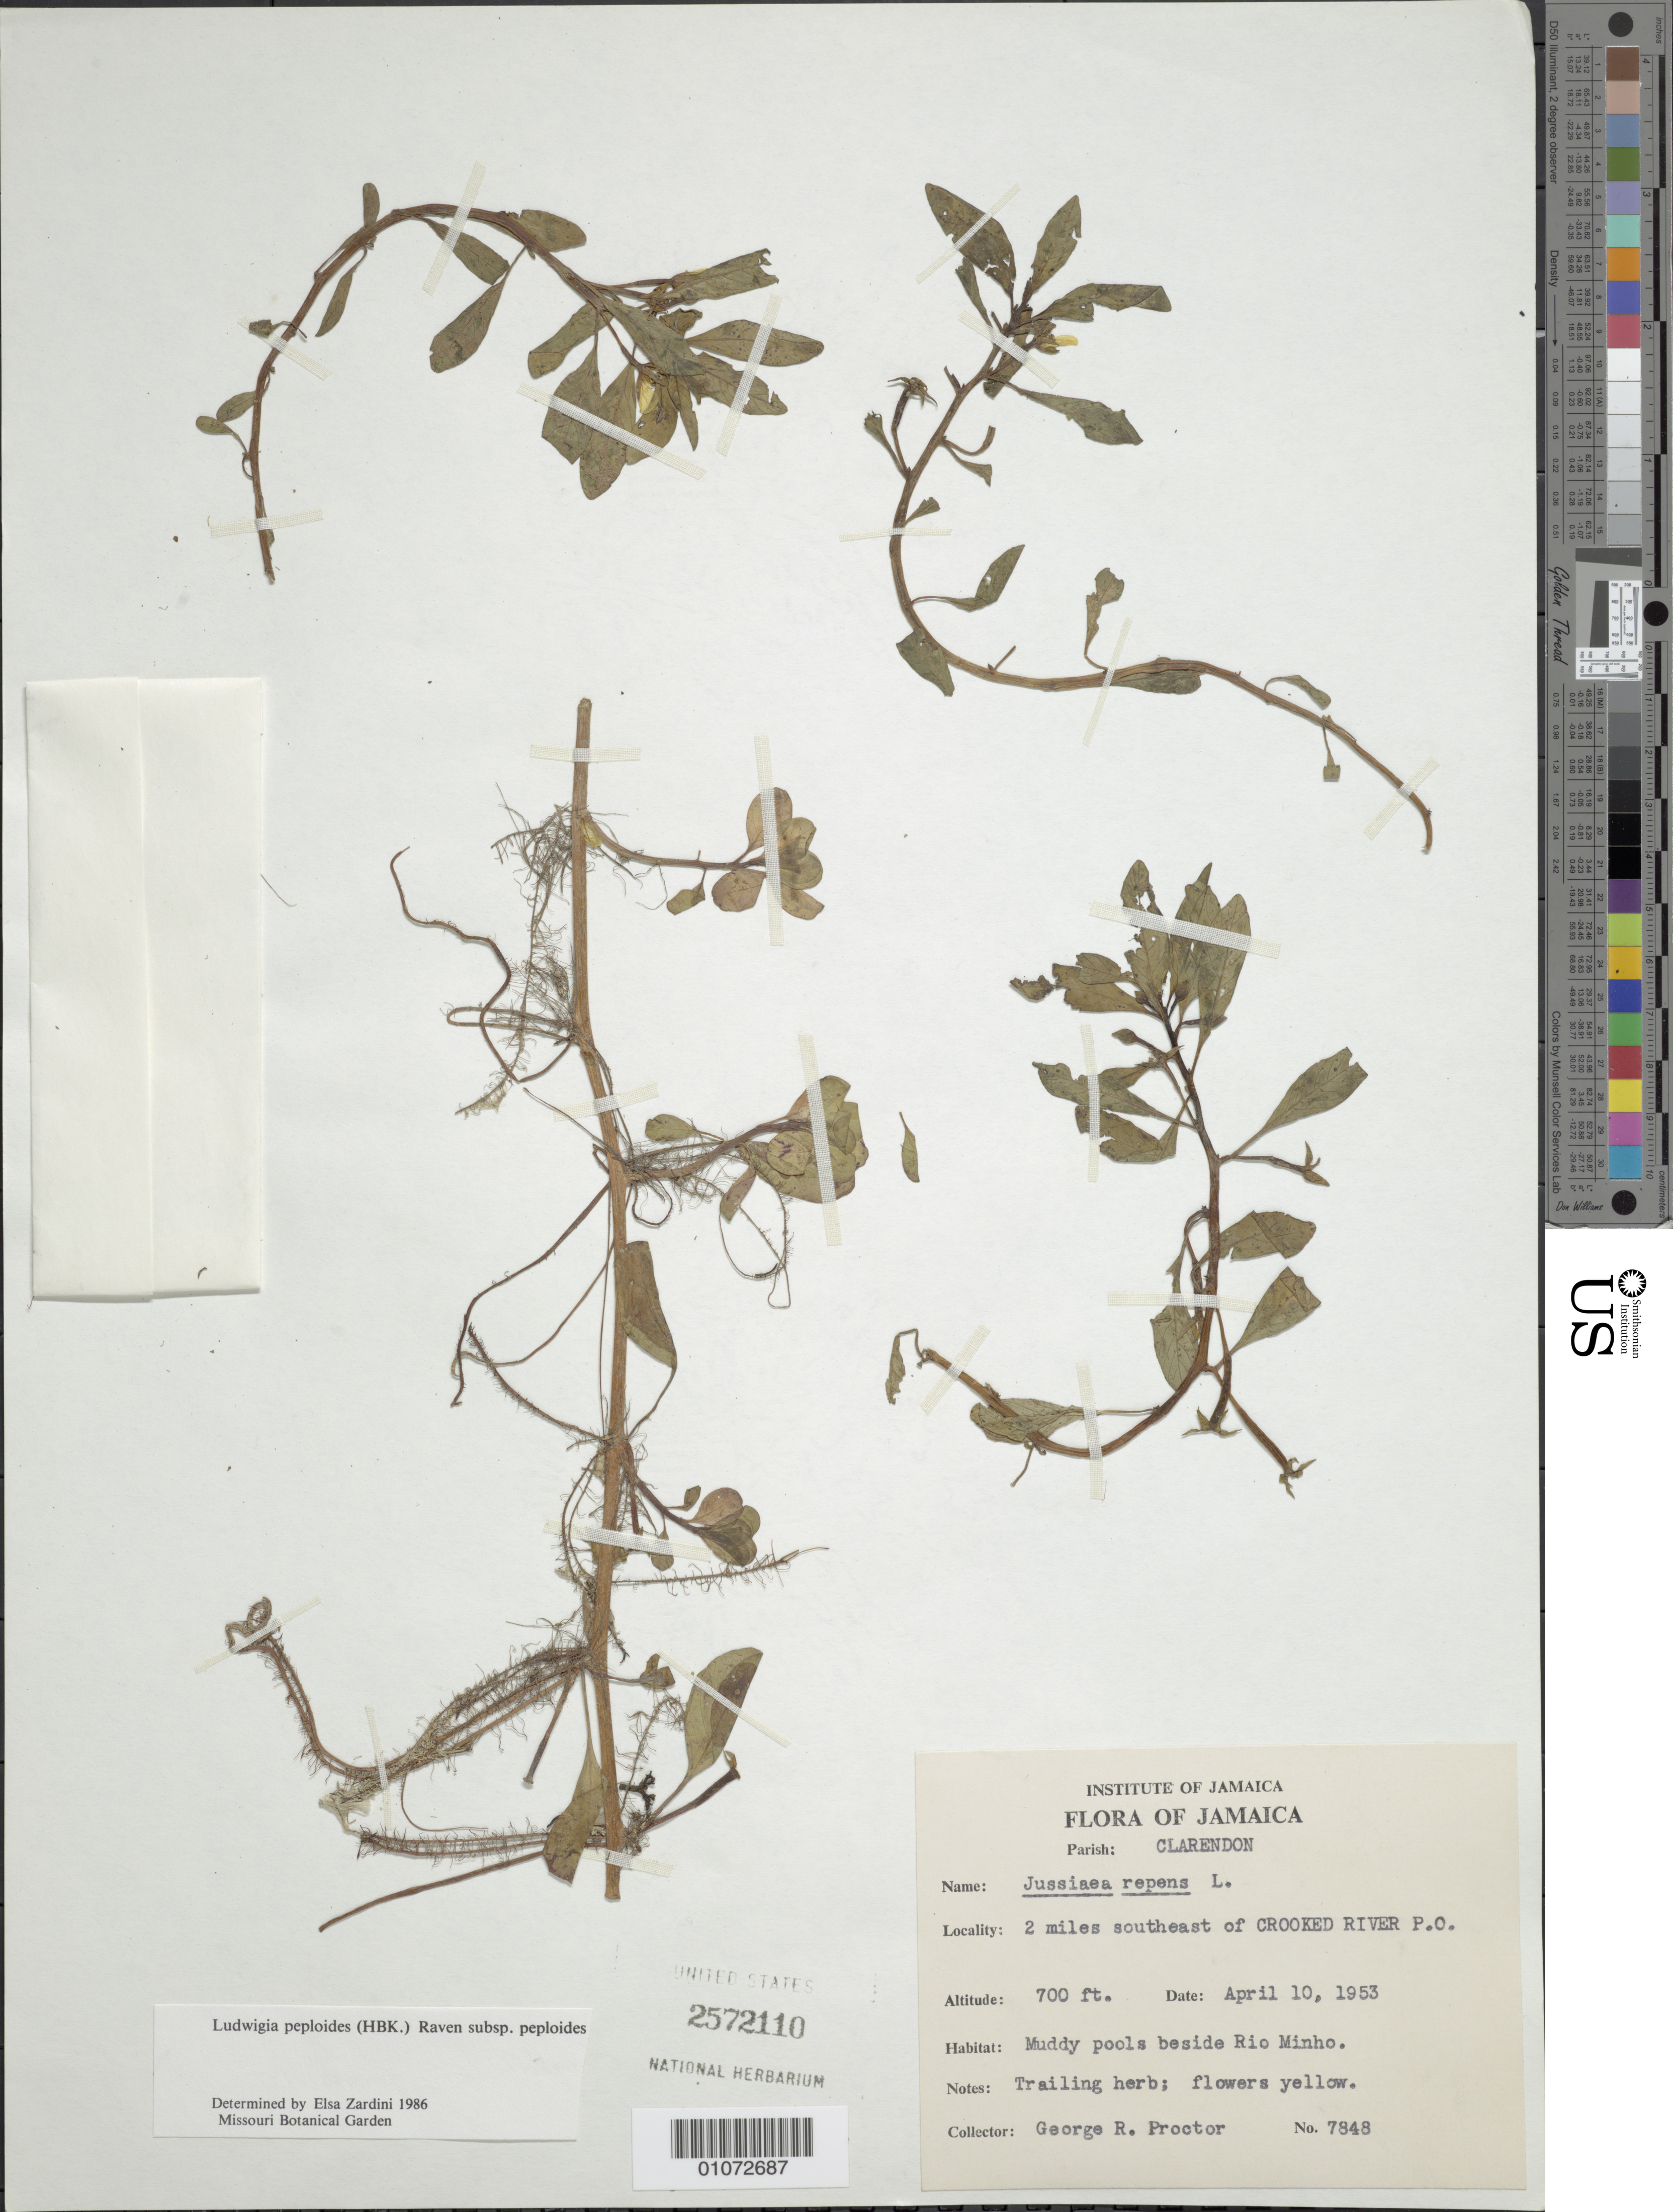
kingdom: Plantae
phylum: Tracheophyta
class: Magnoliopsida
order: Myrtales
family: Onagraceae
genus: Ludwigia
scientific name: Ludwigia peploides subsp. peploides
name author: (Kunth) P.H. Raven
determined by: Zardini, E. M.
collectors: G. R. Proctor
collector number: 7848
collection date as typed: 10 Apr 1953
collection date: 1953-04-10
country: Jamaica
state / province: Clarendon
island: Jamaica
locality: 2 miles southeast of Crooked river P.O.; muddy pools beside Rio Minho.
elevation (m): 213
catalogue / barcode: US 2572110